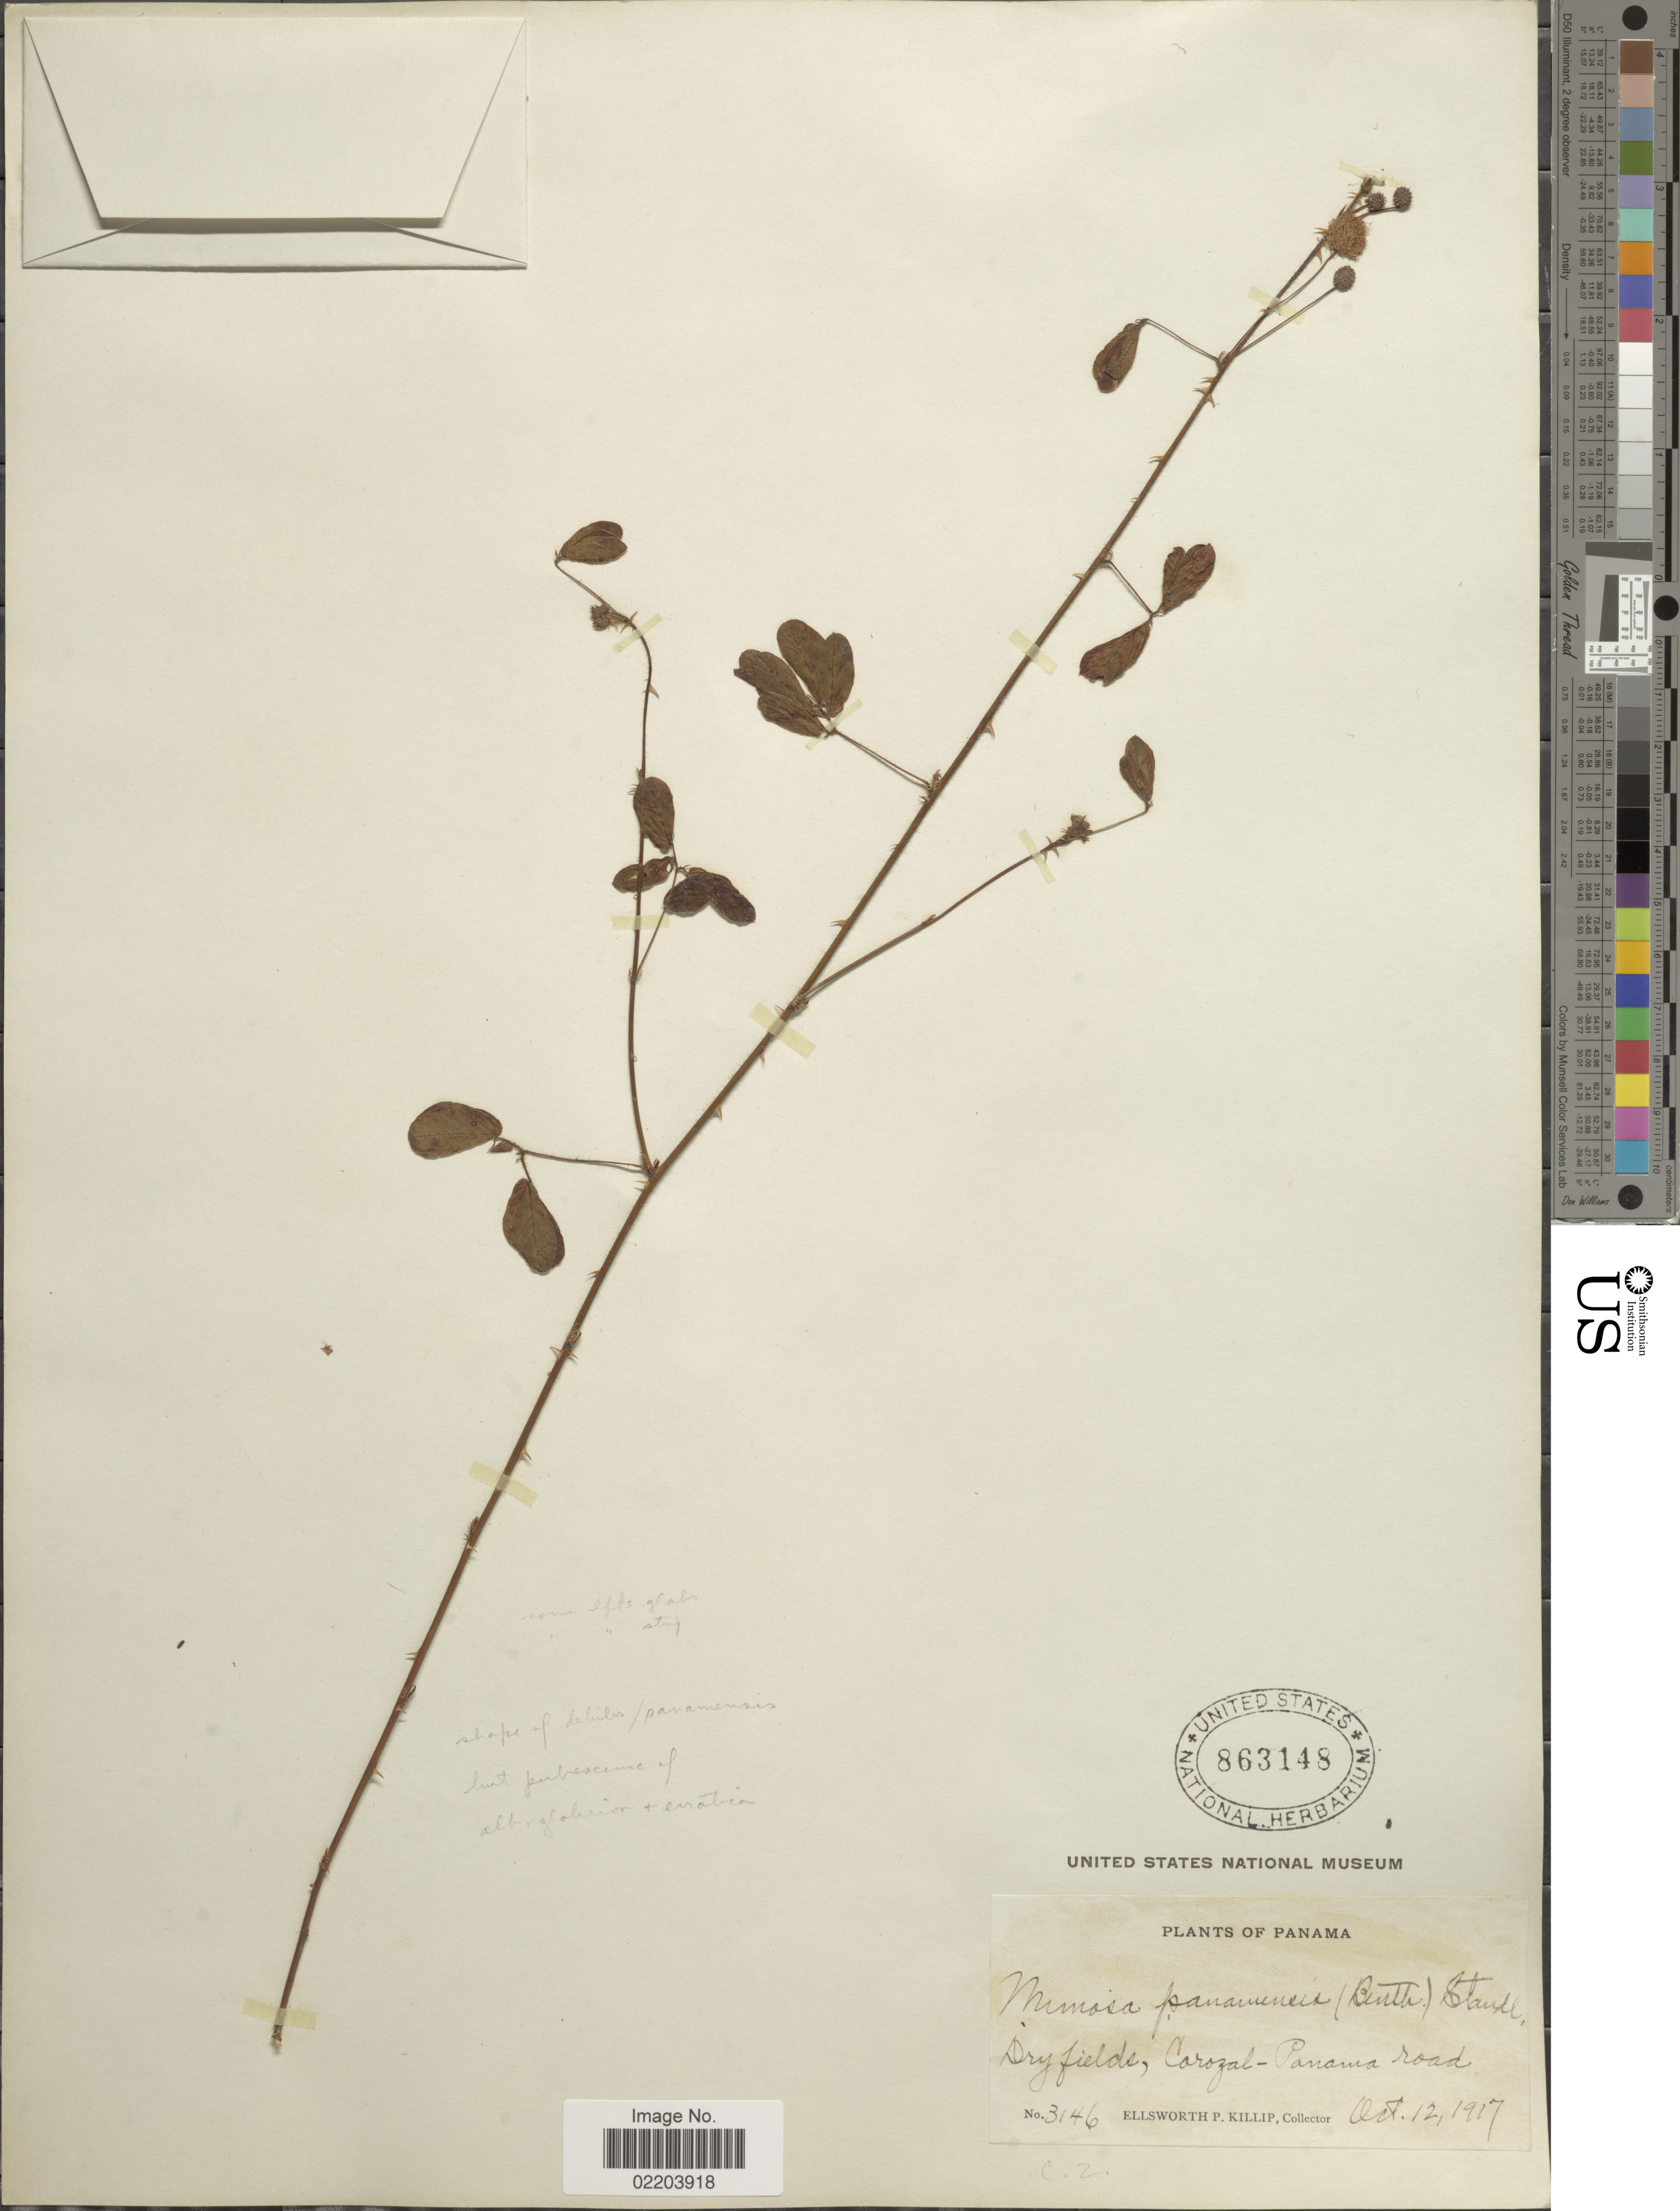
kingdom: Plantae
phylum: Tracheophyta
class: Magnoliopsida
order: Fabales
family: Fabaceae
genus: Mimosa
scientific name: Mimosa albida var. glabrior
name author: B.L. Rob.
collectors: E. P. Killip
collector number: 3146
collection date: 1917-10-12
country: Panama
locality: Dry fields, Corozal-Panama road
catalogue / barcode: US 863148